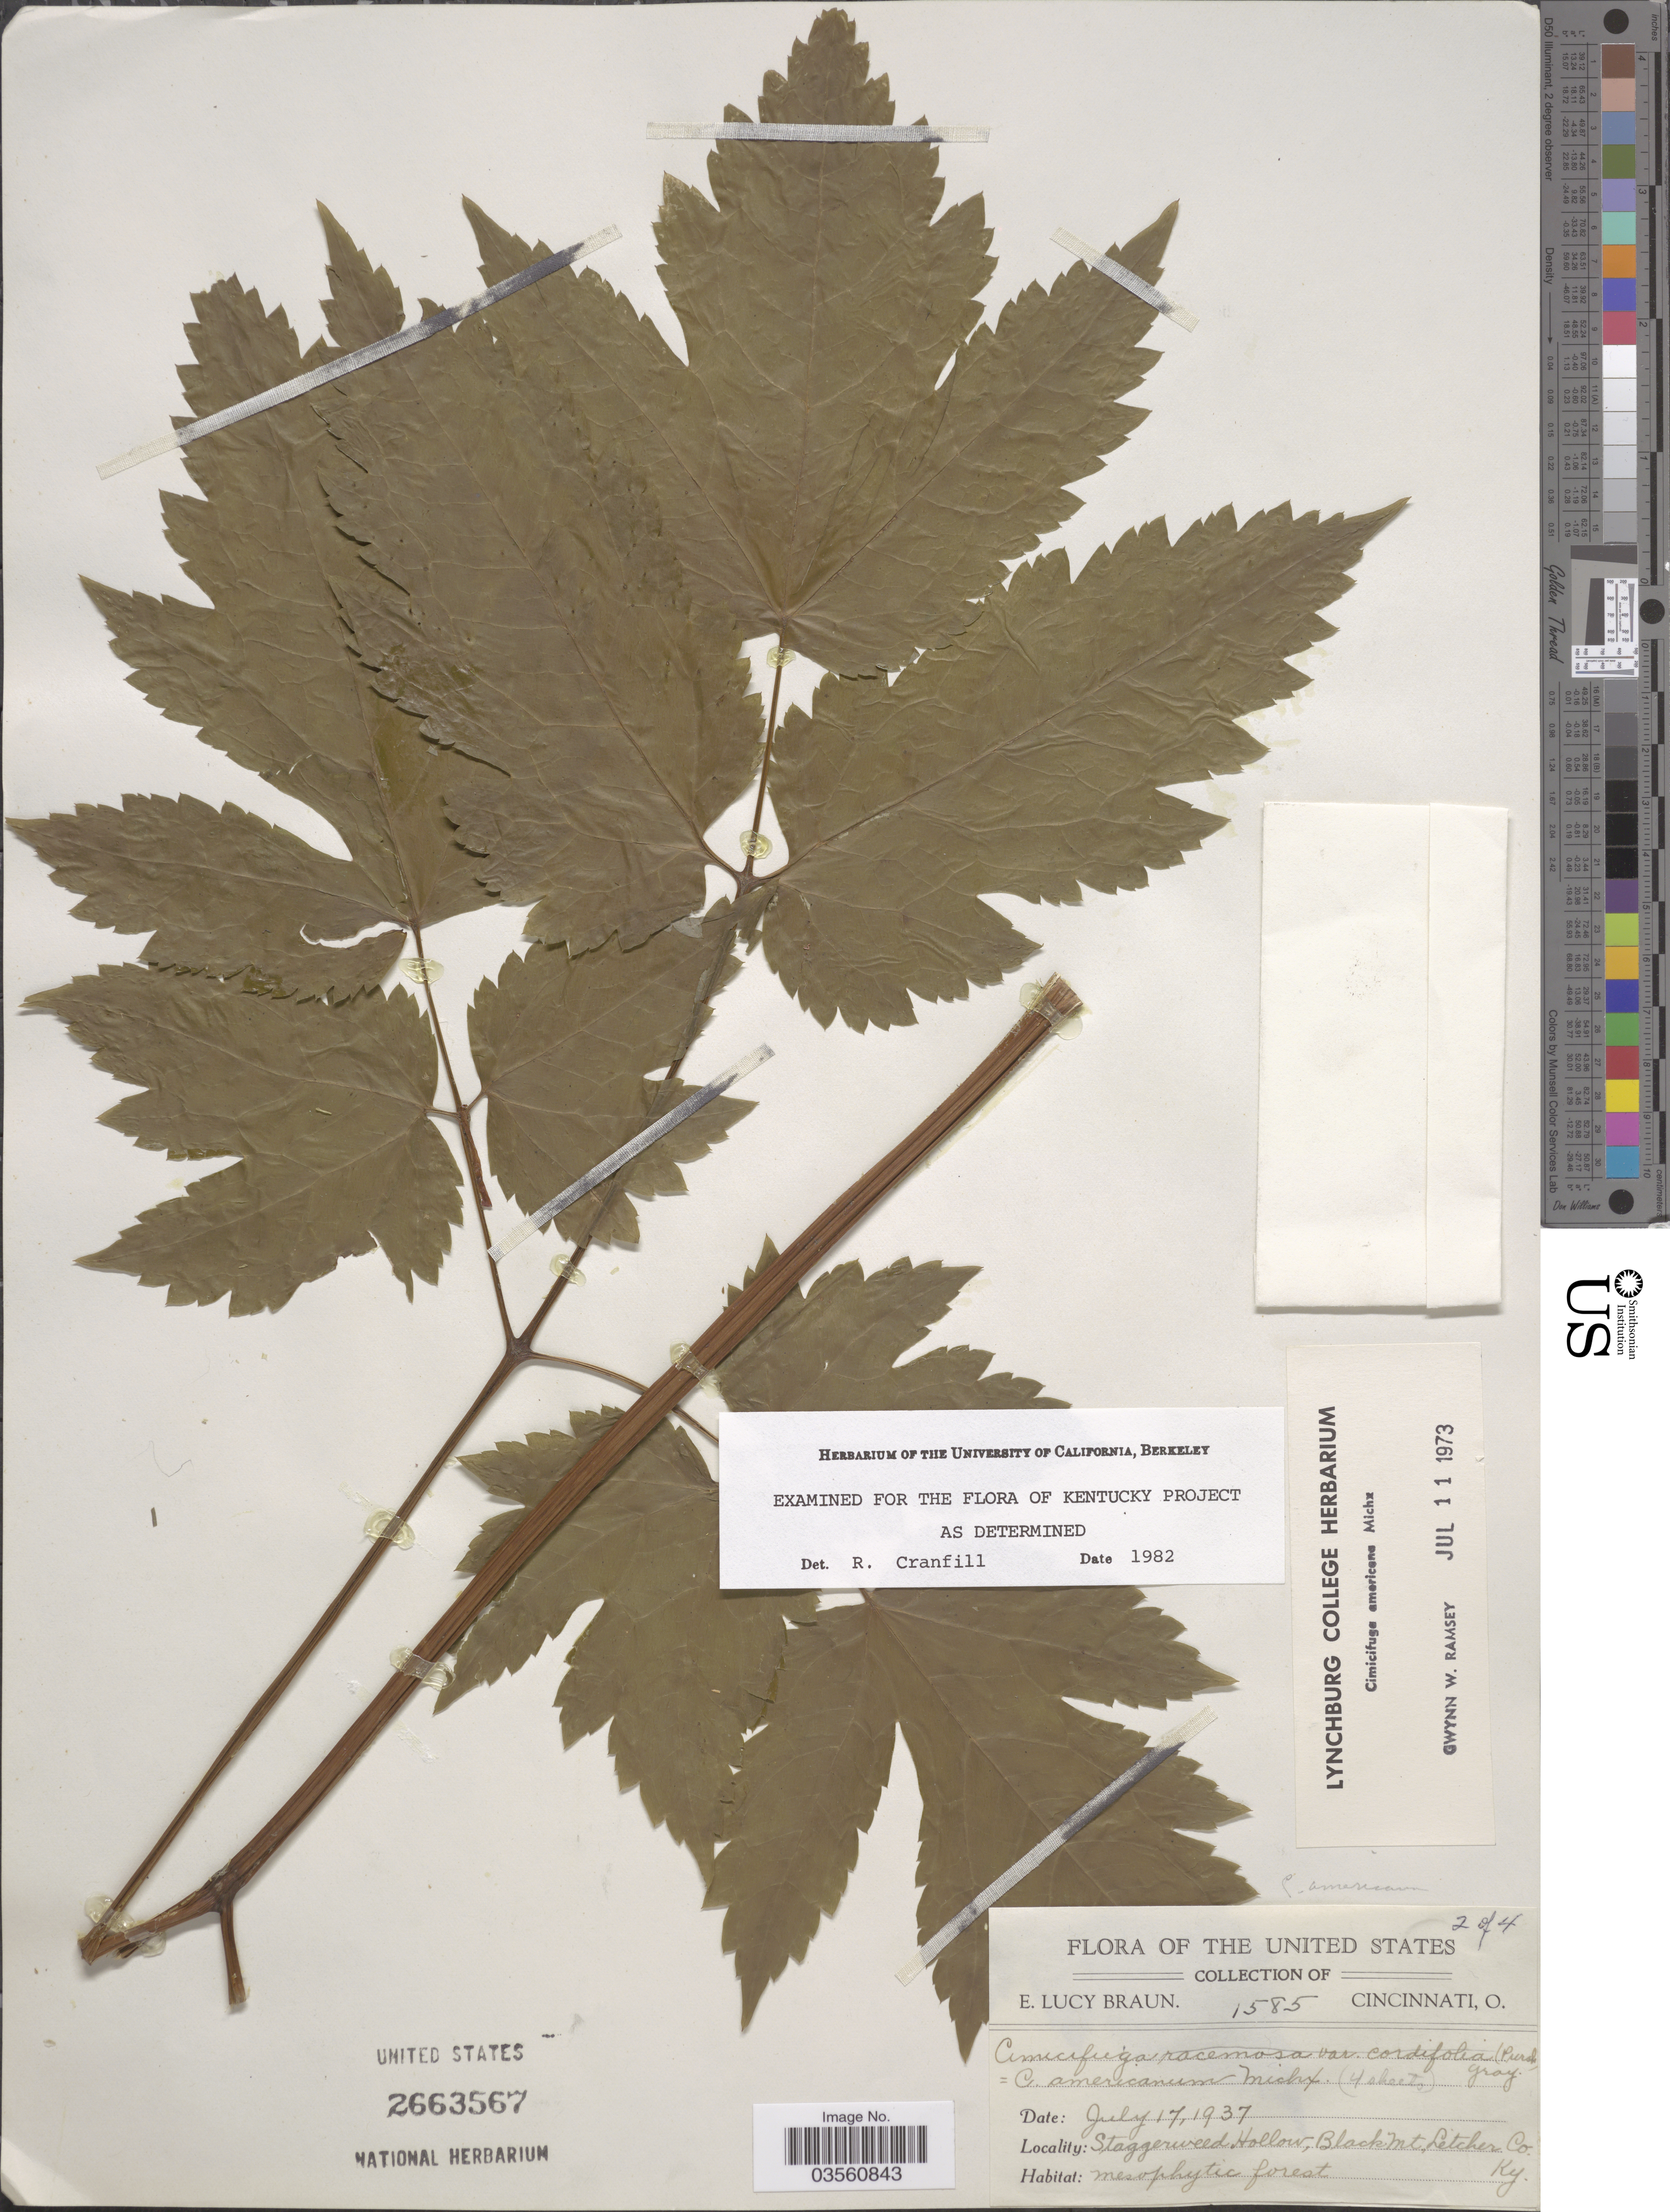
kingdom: Plantae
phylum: Tracheophyta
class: Magnoliopsida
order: Ranunculales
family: Ranunculaceae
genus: Actaea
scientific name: Actaea podocarpa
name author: DC.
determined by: Strong, M. T., (US), Smithsonian Institution - National Museum of Natural History (UNITED STATES)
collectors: E. L. Braun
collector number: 1585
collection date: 1937-07-17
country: United States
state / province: Kentucky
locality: Staggerweed Hollow, Black Mt., Letcher Co.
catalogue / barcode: US 2663567